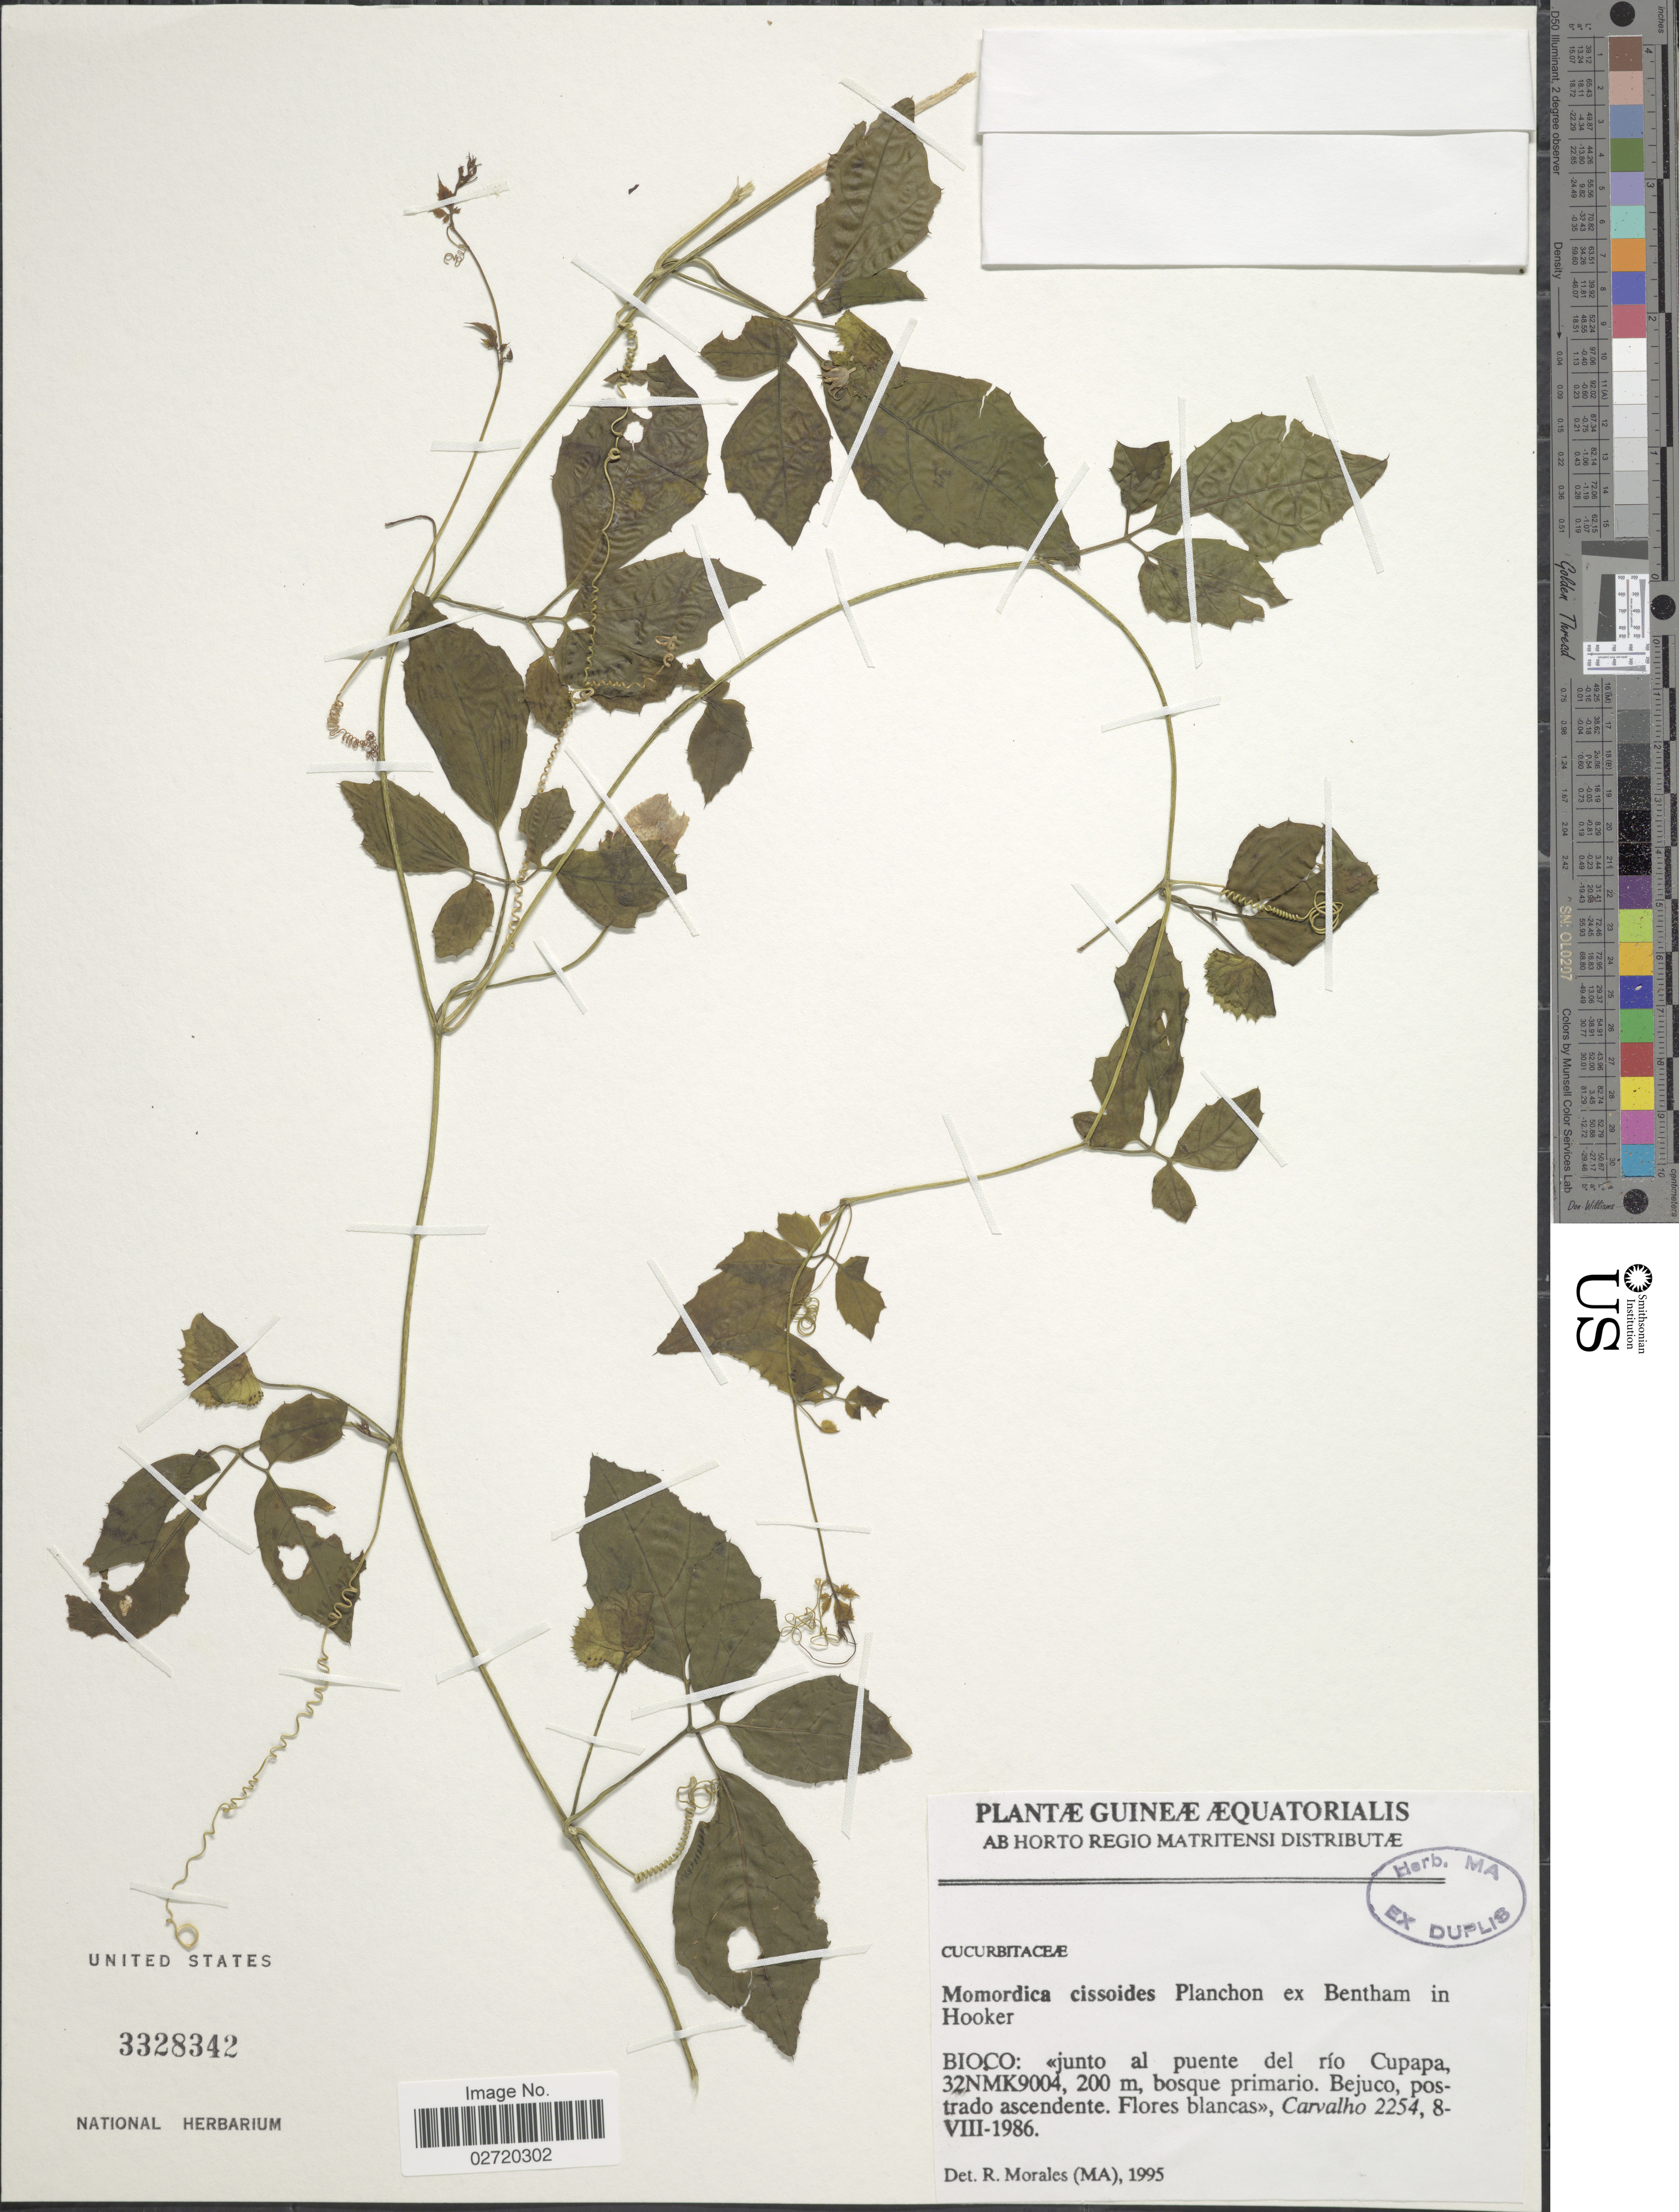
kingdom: Plantae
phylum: Tracheophyta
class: Magnoliopsida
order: Cucurbitales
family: Cucurbitaceae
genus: Momordica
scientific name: Momordica cissoides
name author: Planch.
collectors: Carvalho, --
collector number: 2254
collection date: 1986-08-08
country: Equatorial Guinea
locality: Bioco: junto al puente del rio Cupapa, 32NMK9004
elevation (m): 200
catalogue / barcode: US 3328342